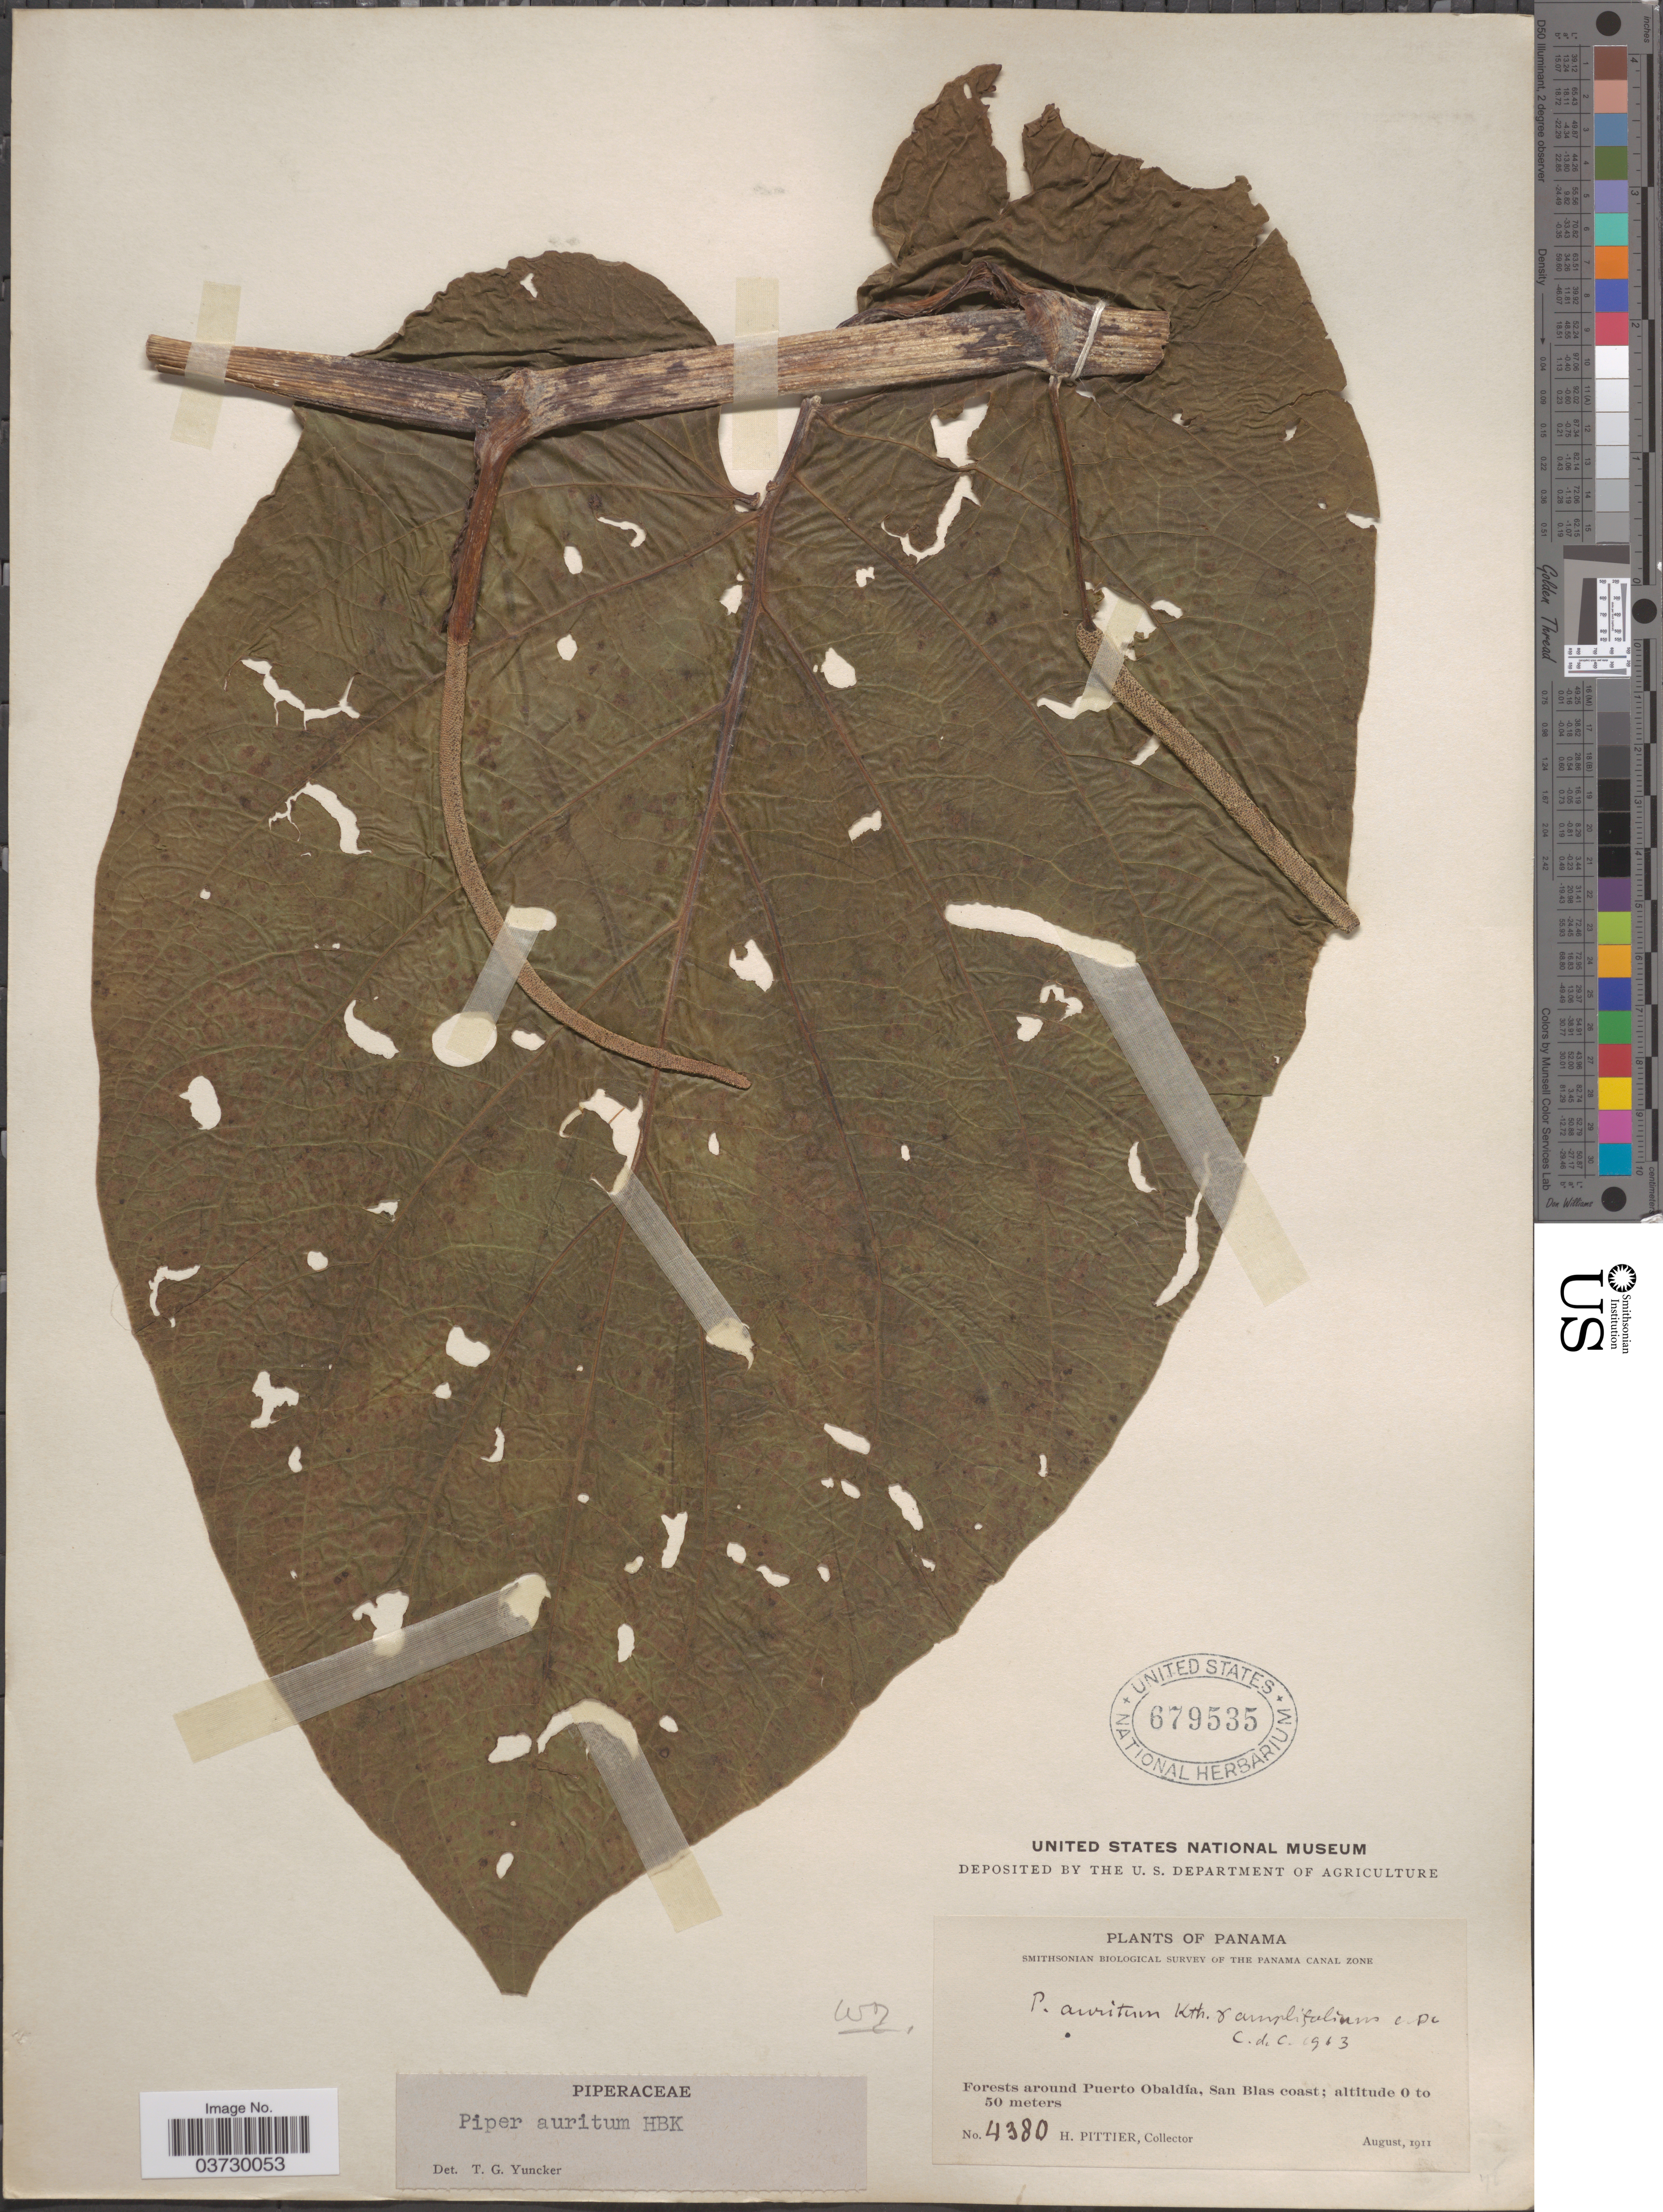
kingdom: Plantae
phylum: Tracheophyta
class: Magnoliopsida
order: Piperales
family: Piperaceae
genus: Piper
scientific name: Piper auritum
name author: Kunth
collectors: H. F. Pittier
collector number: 4380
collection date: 1911-08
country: Panama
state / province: Kuna Yala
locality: The Panama Canal Zone. [unsure placement] Forests around Puerto Obaldía, San Blas coast.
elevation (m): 0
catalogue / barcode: US 679535